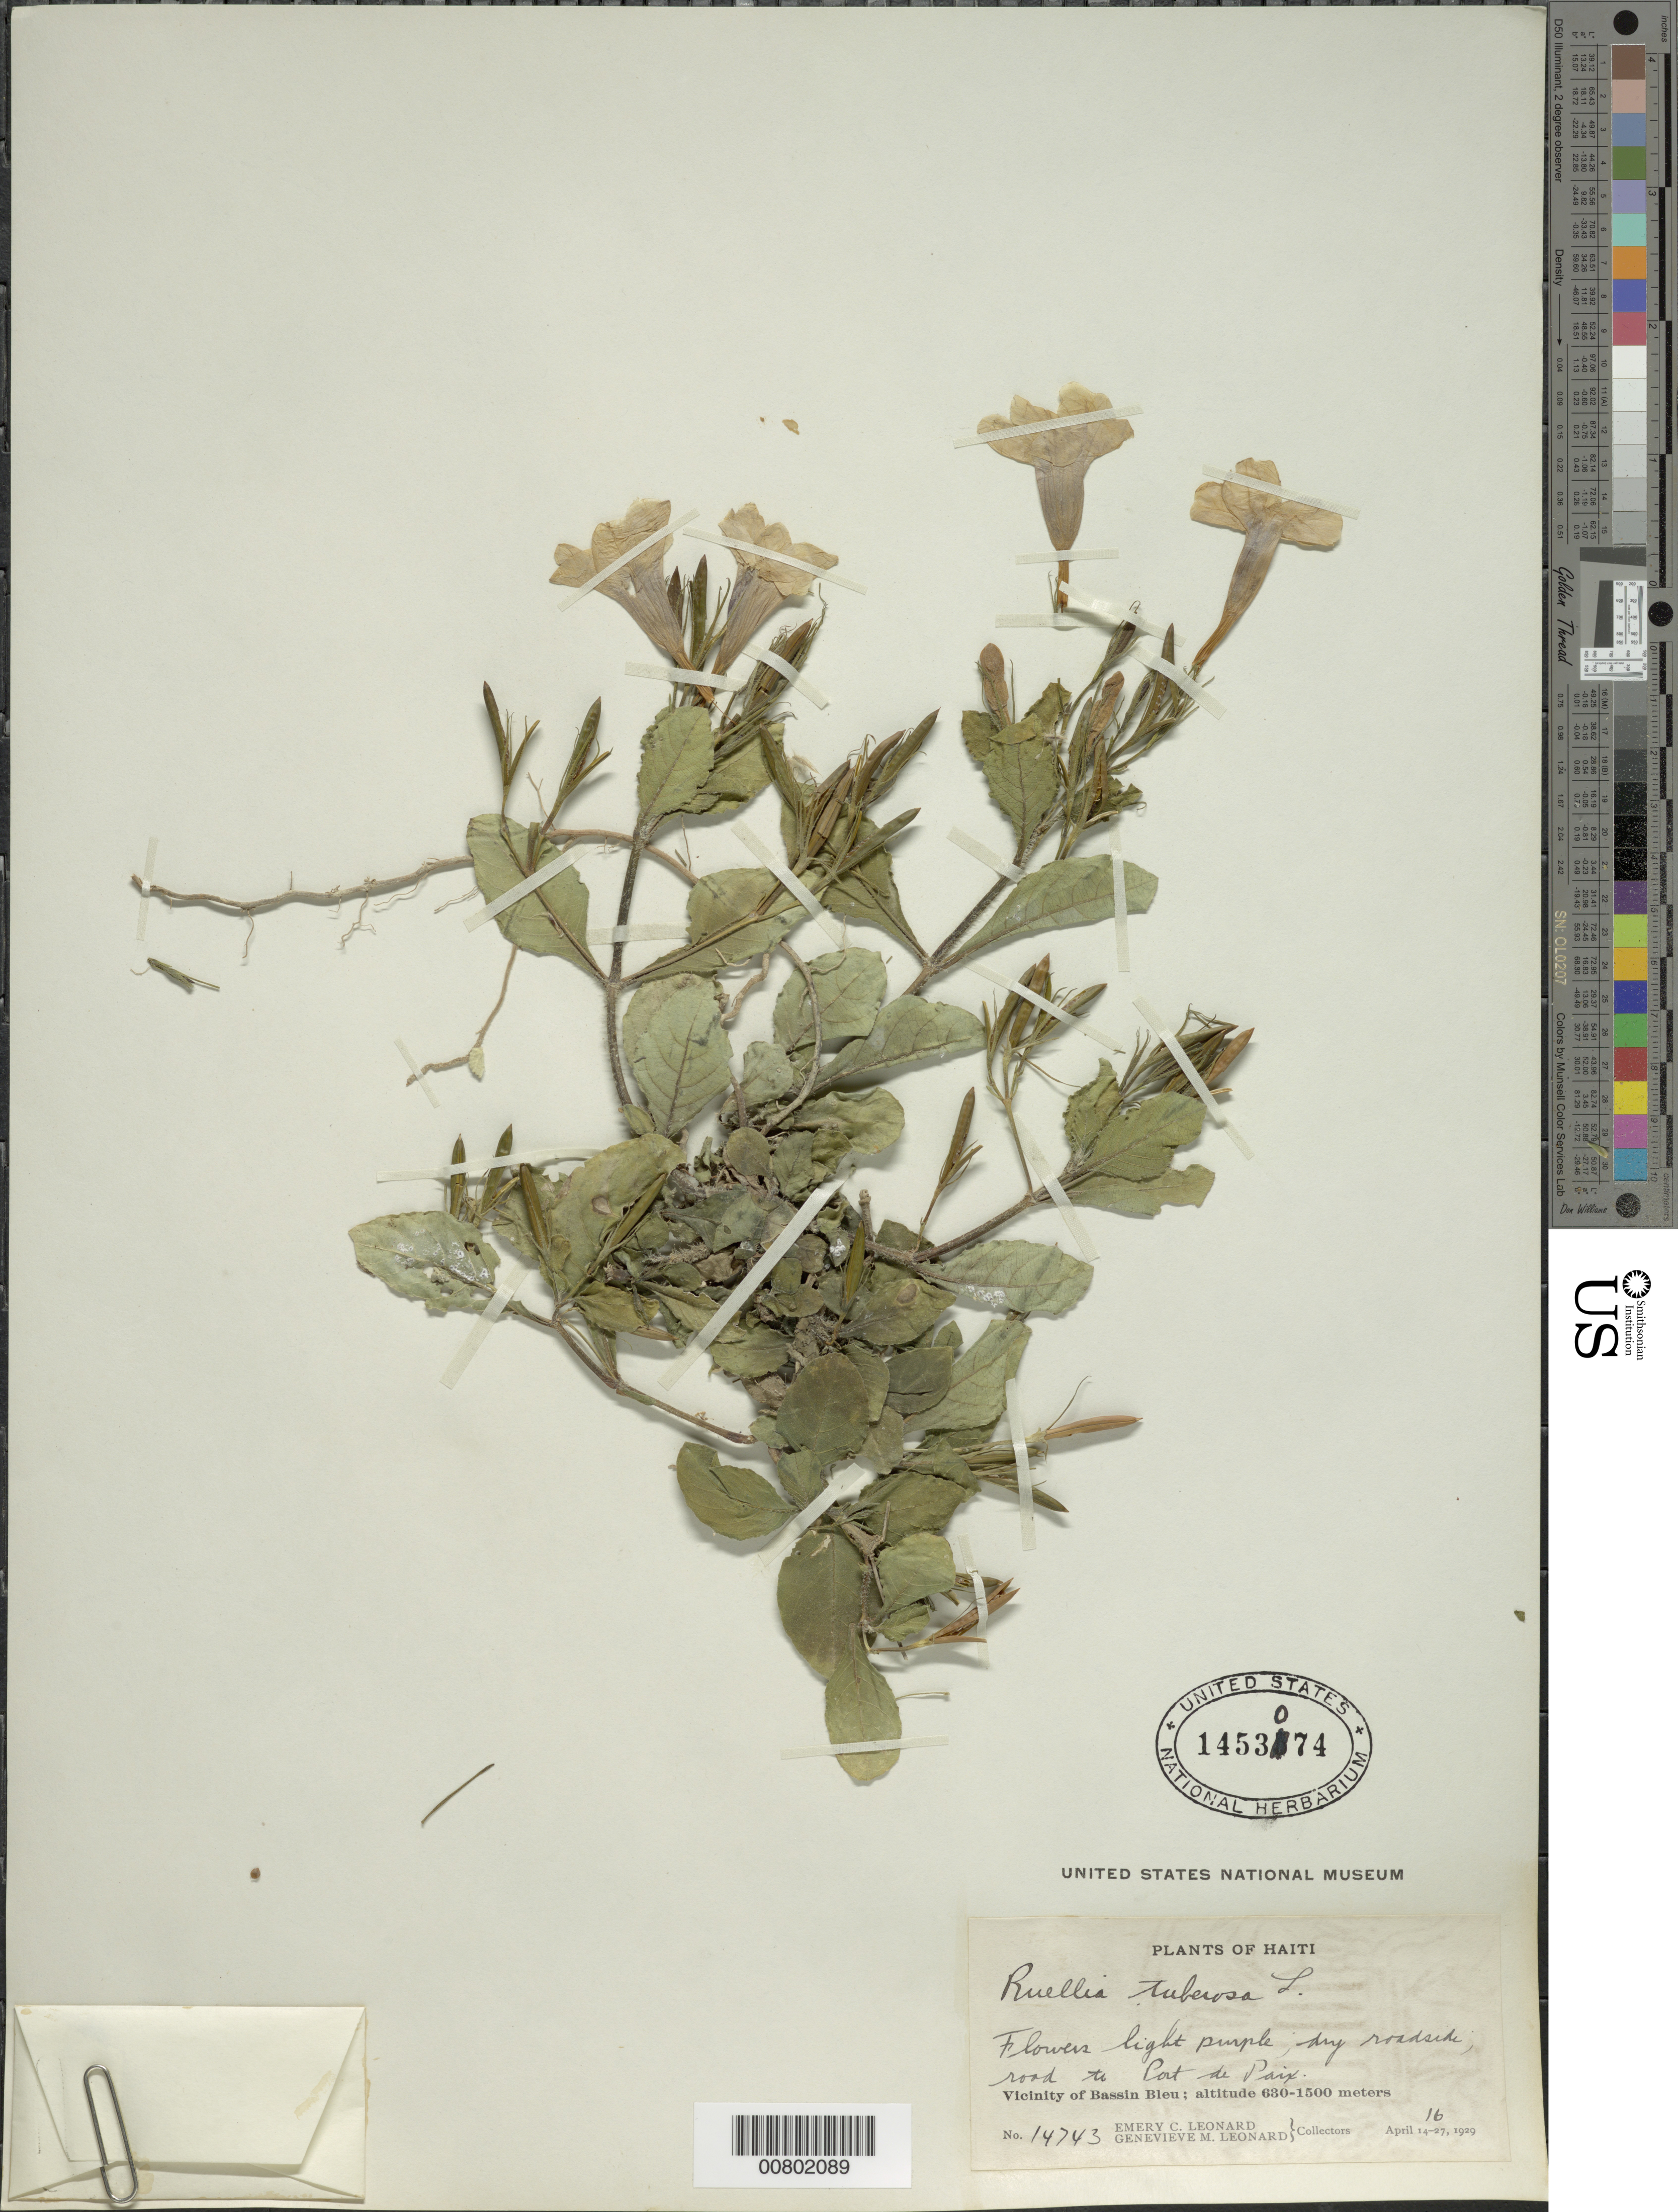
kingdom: Plantae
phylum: Tracheophyta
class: Magnoliopsida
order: Lamiales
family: Acanthaceae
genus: Ruellia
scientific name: Ruellia tuberosa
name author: L.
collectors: E. C. Leonard & G. M. Leonard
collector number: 14743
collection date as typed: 16 Apr 1929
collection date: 1929-04-16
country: Haiti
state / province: Nord-Ouest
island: Hispaniola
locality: Vicinity of Bassin Bleu, road to Port de Paix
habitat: Dry roadside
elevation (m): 630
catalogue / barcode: US 1453074